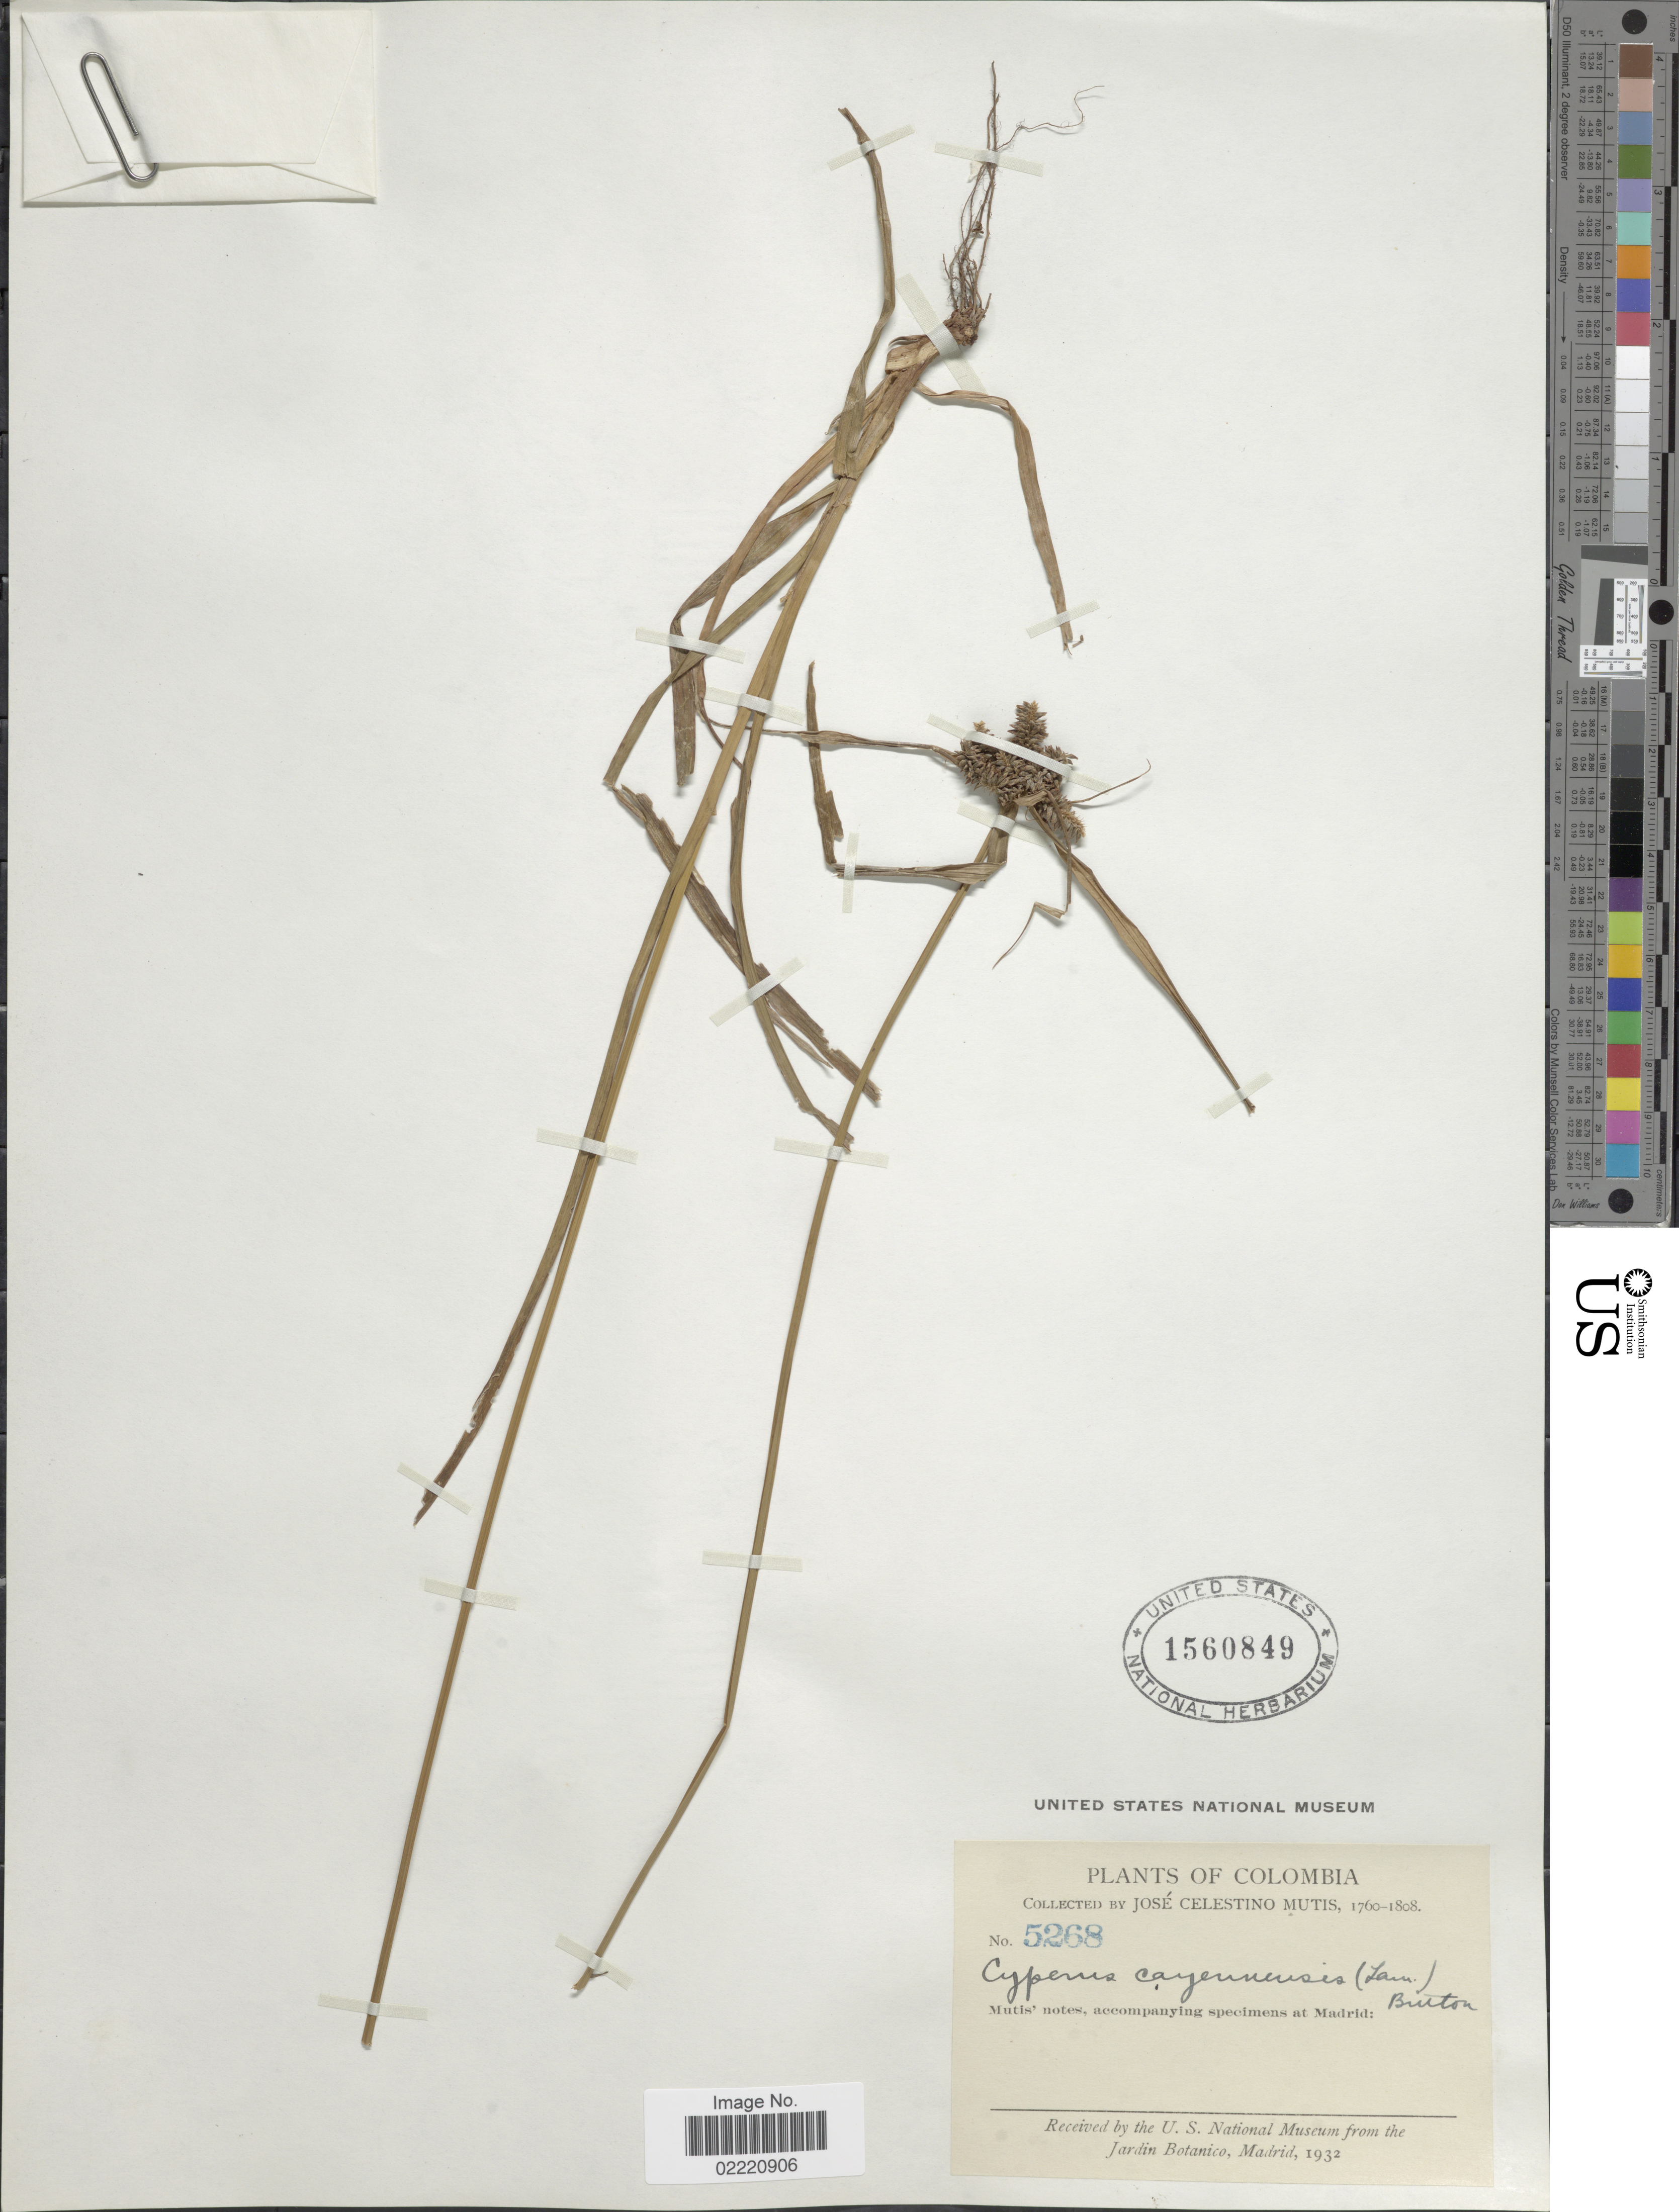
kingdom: Plantae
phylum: Tracheophyta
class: Liliopsida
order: Poales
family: Cyperaceae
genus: Cyperus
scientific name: Cyperus aggregatus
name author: (Willd.) Endl.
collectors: J. C. B. Mutis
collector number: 5268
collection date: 1760/1808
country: Colombia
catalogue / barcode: US 1560849